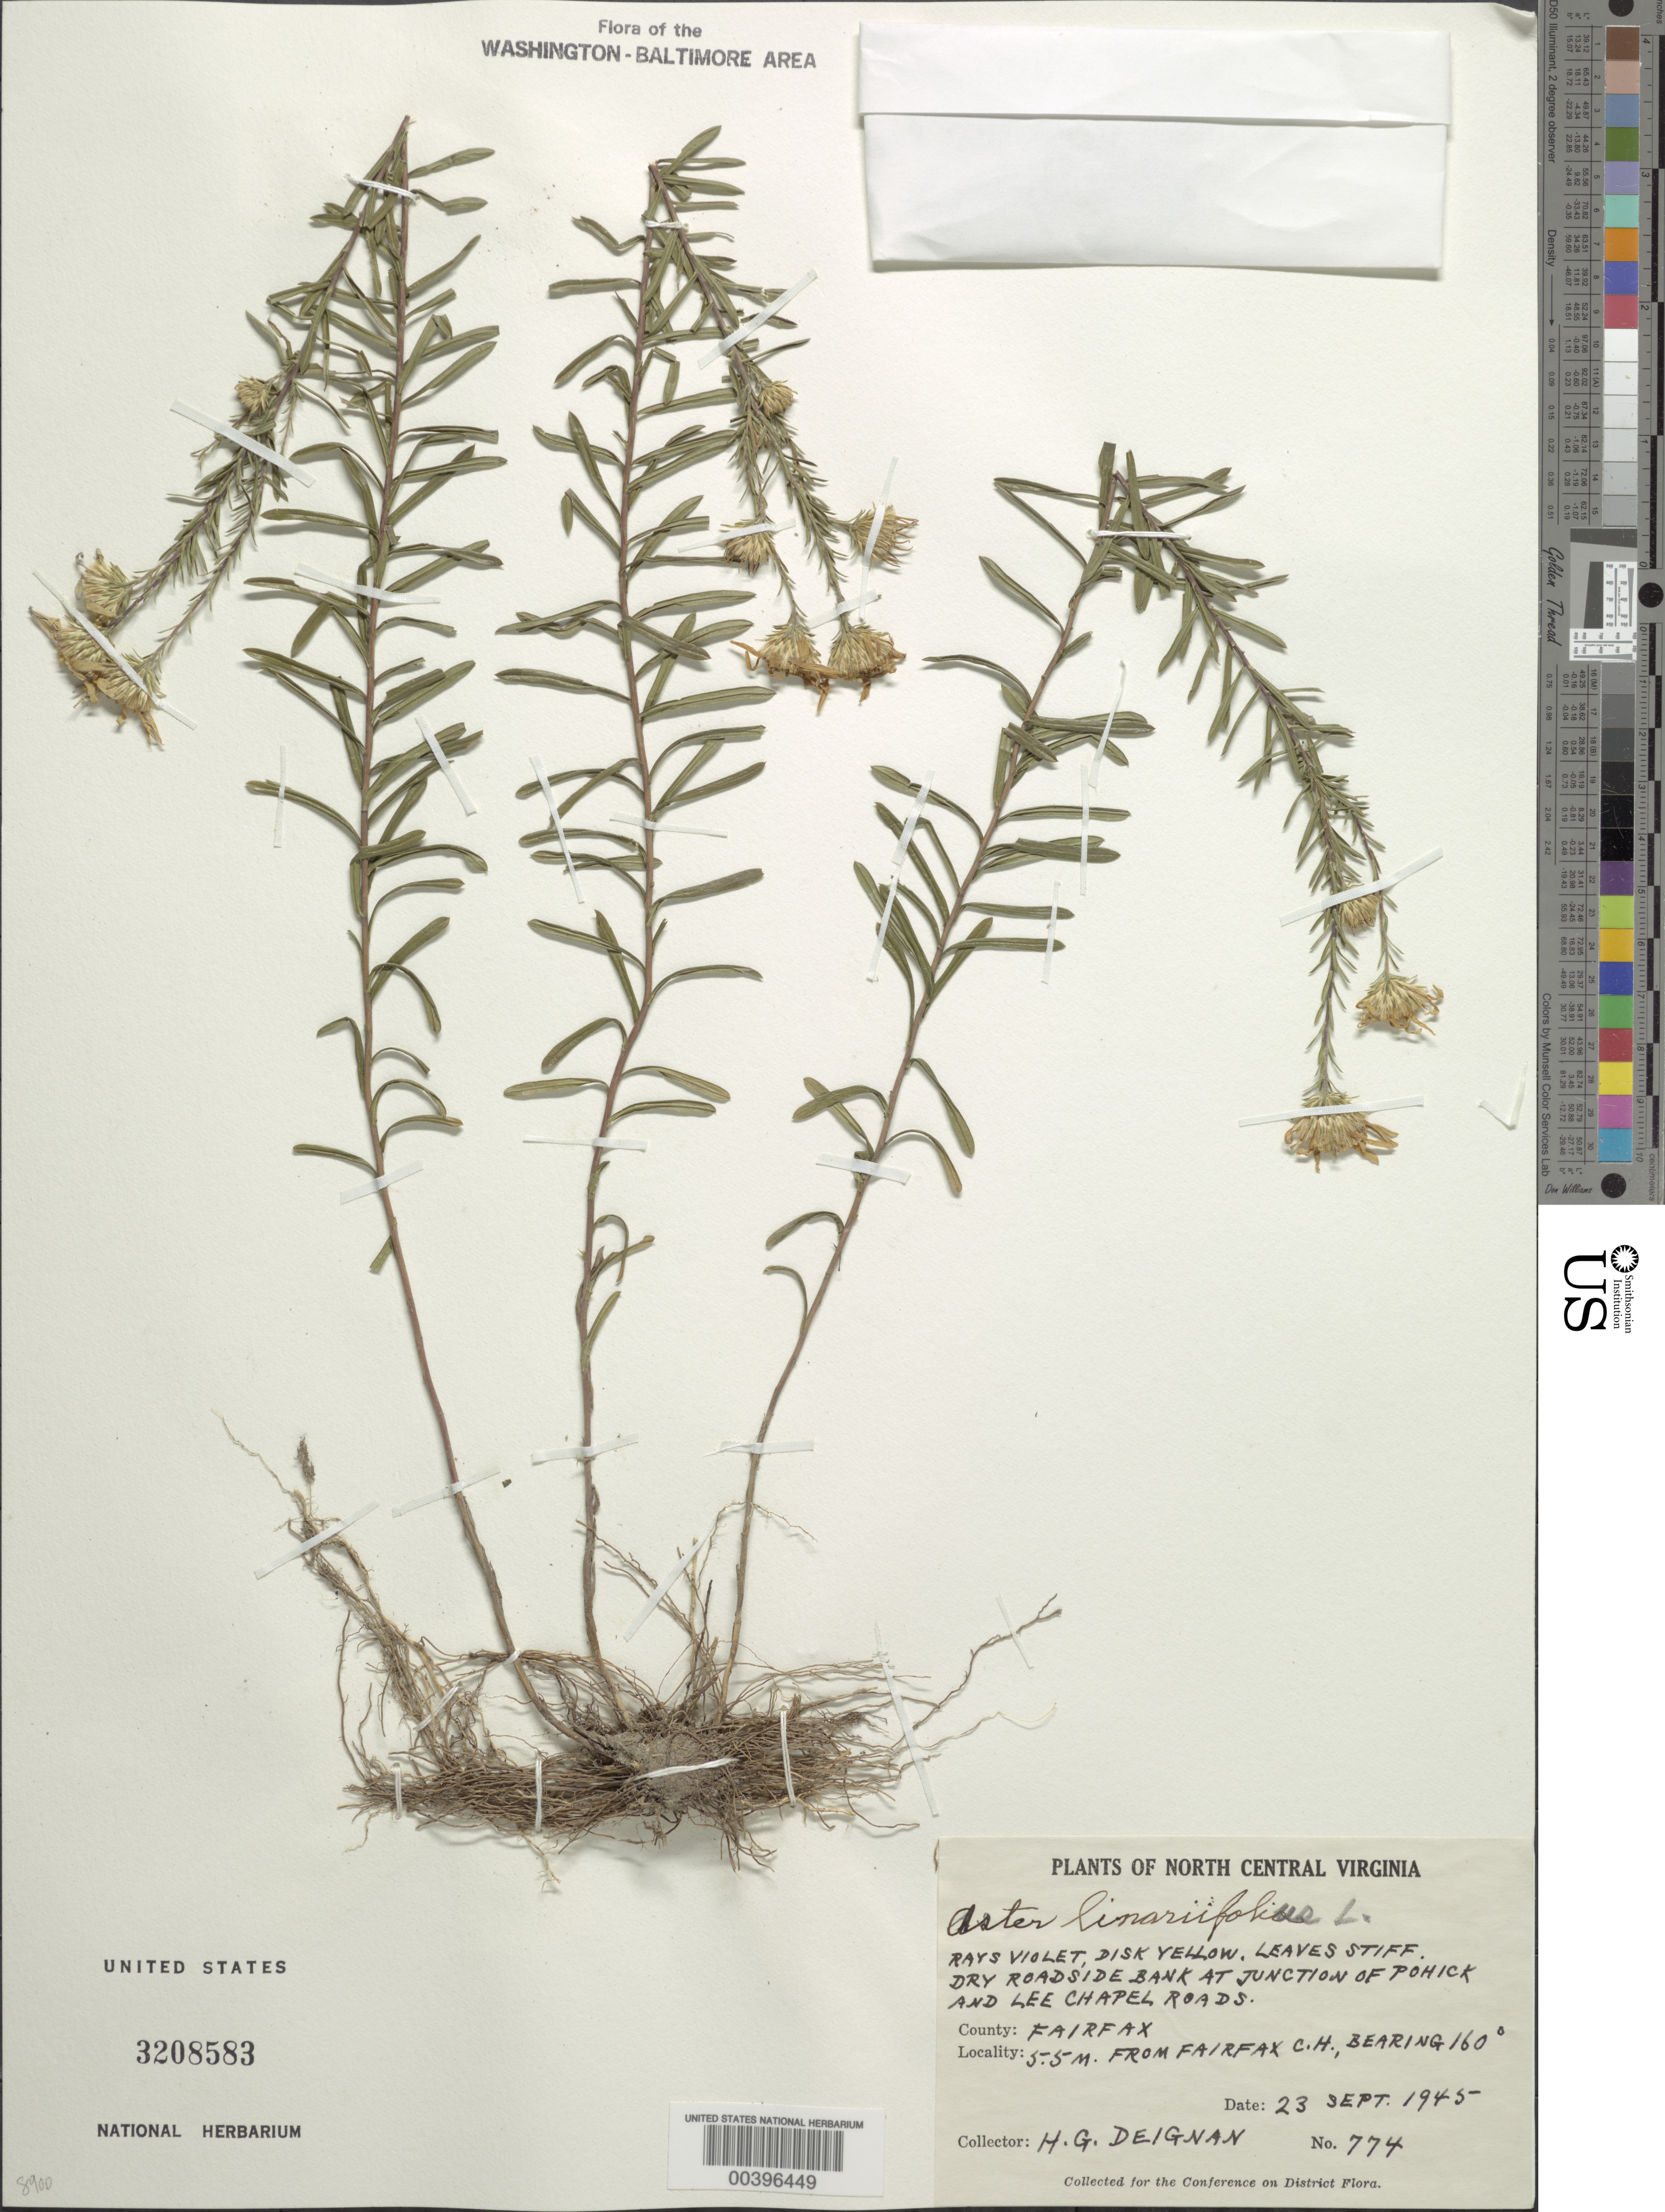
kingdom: Plantae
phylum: Tracheophyta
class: Magnoliopsida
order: Asterales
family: Asteraceae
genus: Ionactis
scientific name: Ionactis linariifolia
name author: (L.) Greene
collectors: H. Deignan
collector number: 774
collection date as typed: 23 Sep 1945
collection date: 1945-09-23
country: United States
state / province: Virginia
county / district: Fairfax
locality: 5.5 M from Fairfax County Court House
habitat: Dry roadside bank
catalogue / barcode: US 3208583